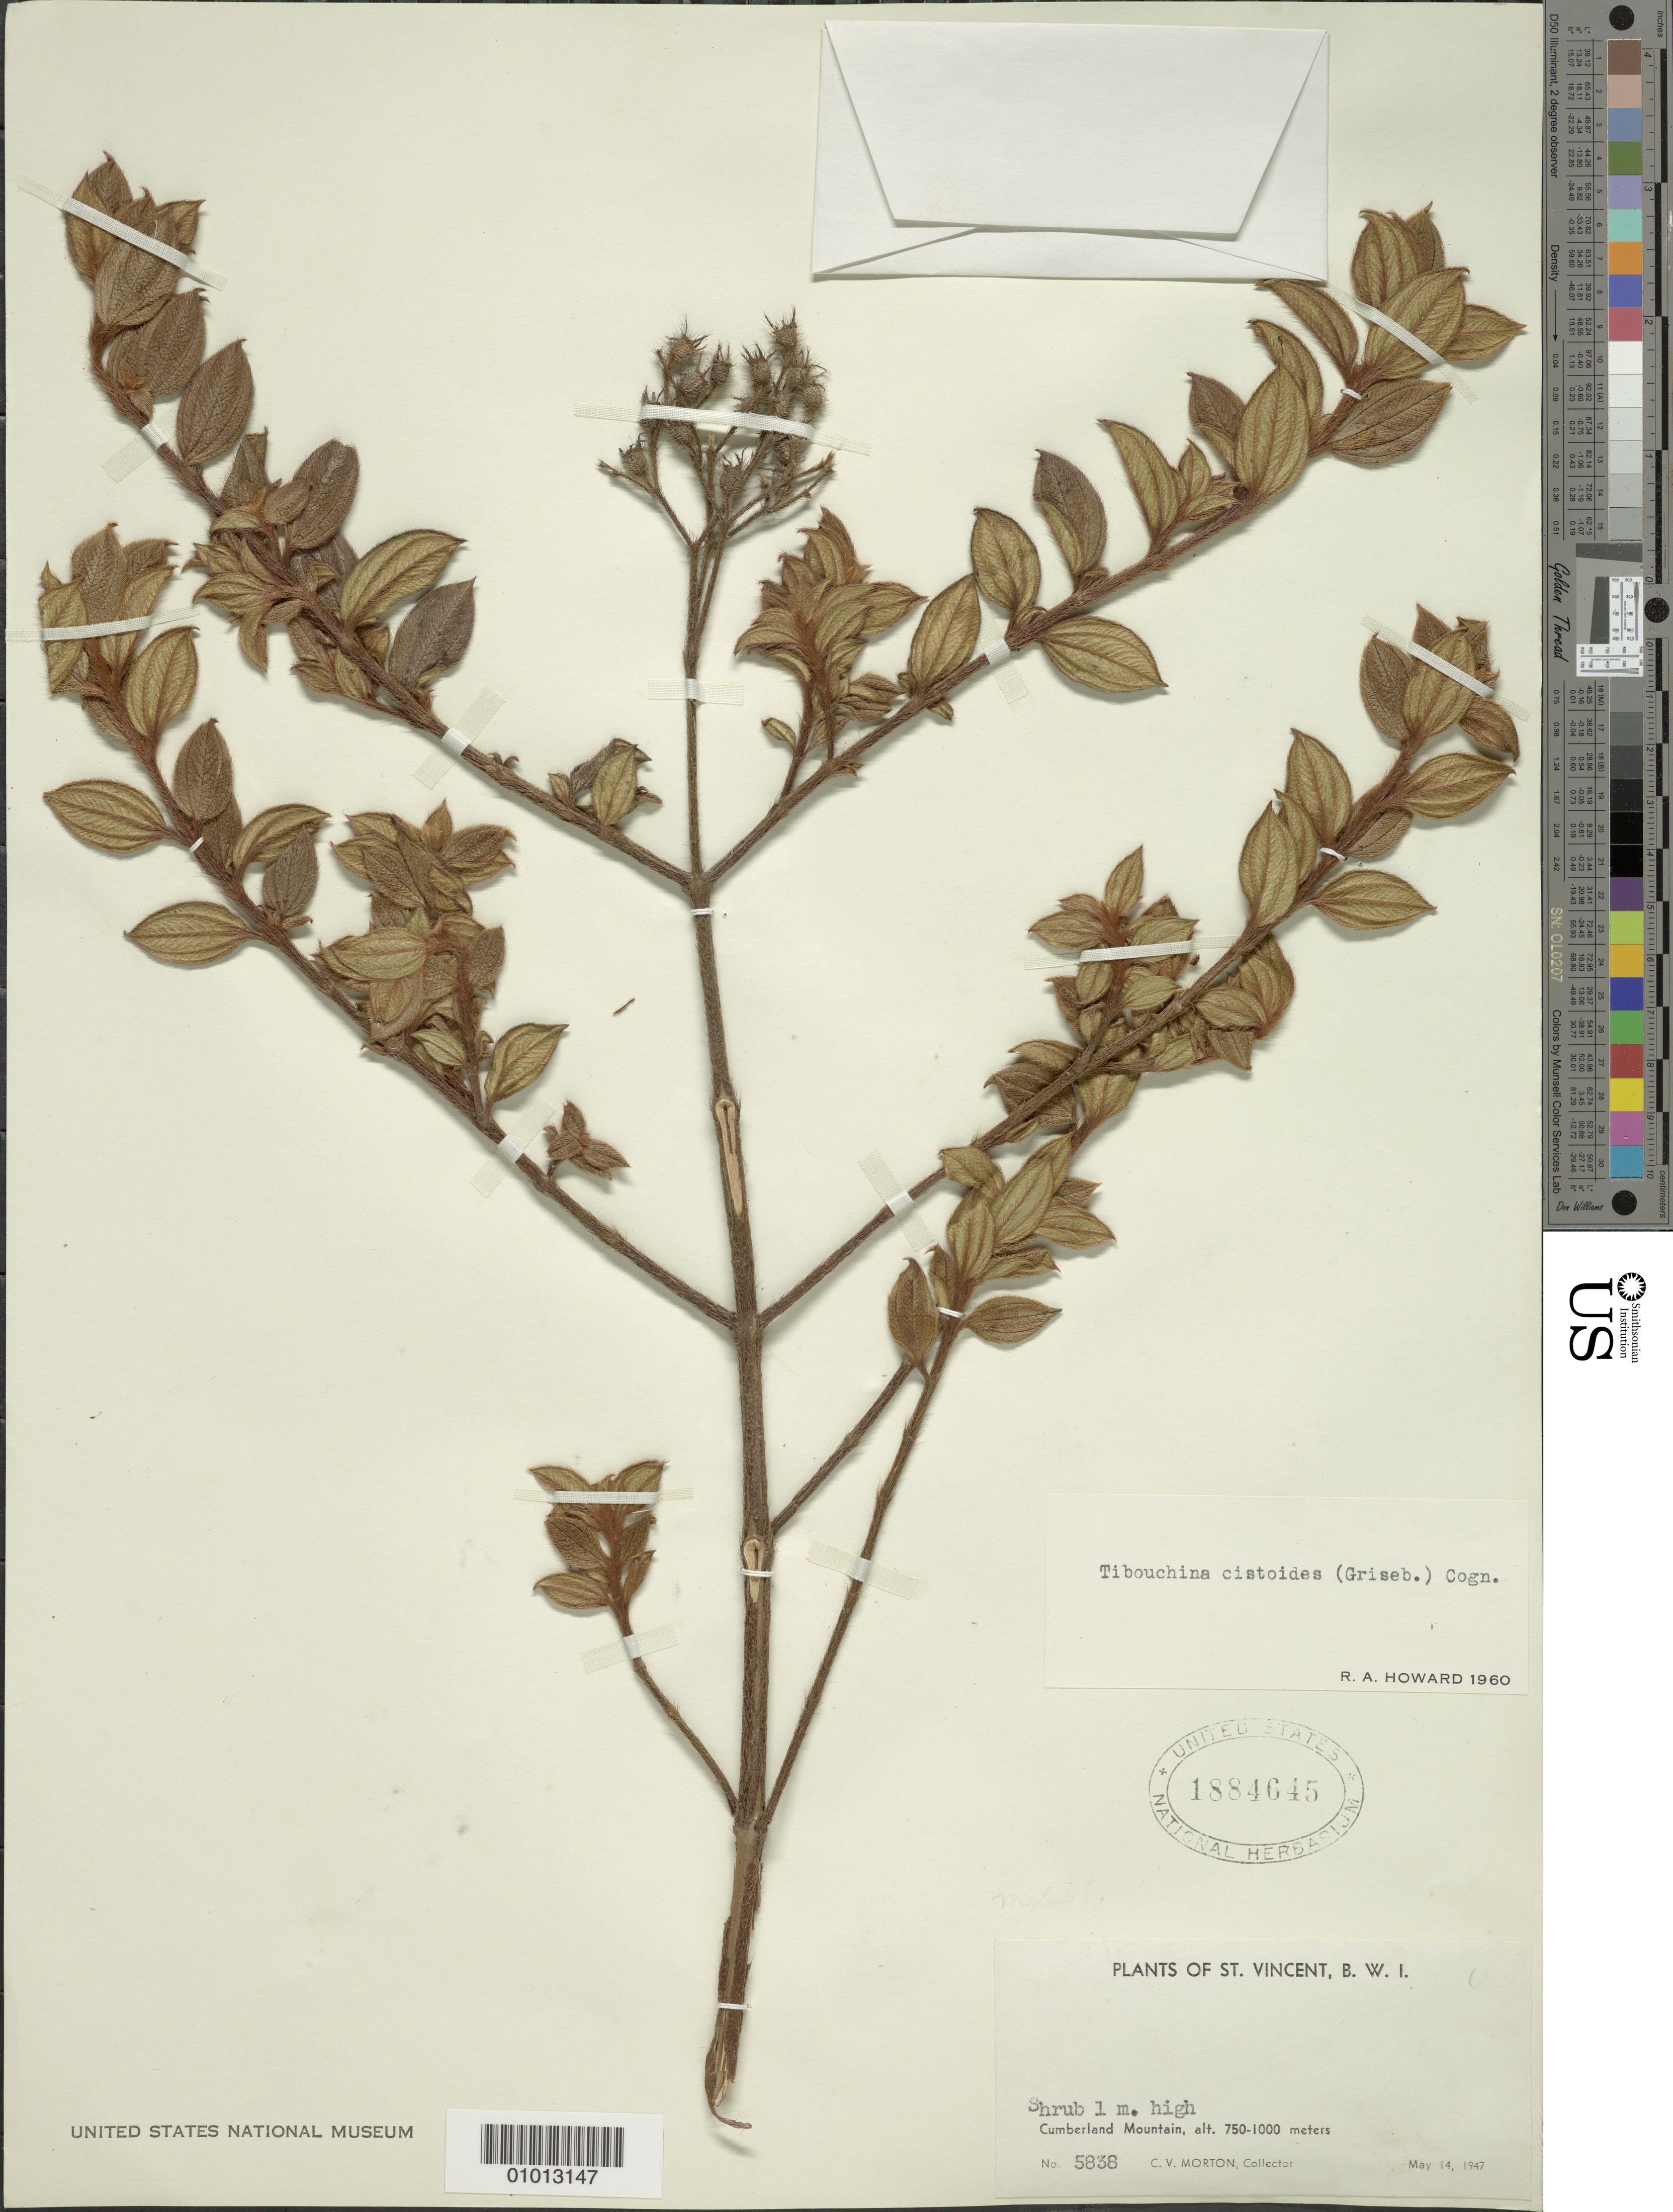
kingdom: Plantae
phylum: Tracheophyta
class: Magnoliopsida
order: Myrtales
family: Melastomataceae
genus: Chaetogastra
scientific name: Chaetogastra cistoides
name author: Griseb.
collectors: C. V. Morton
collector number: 5838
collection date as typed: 14 May 1947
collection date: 1947-05-14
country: St. Vincent - Grenadines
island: St. Vincent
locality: Cumberland Mountain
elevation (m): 750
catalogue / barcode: US 1884645